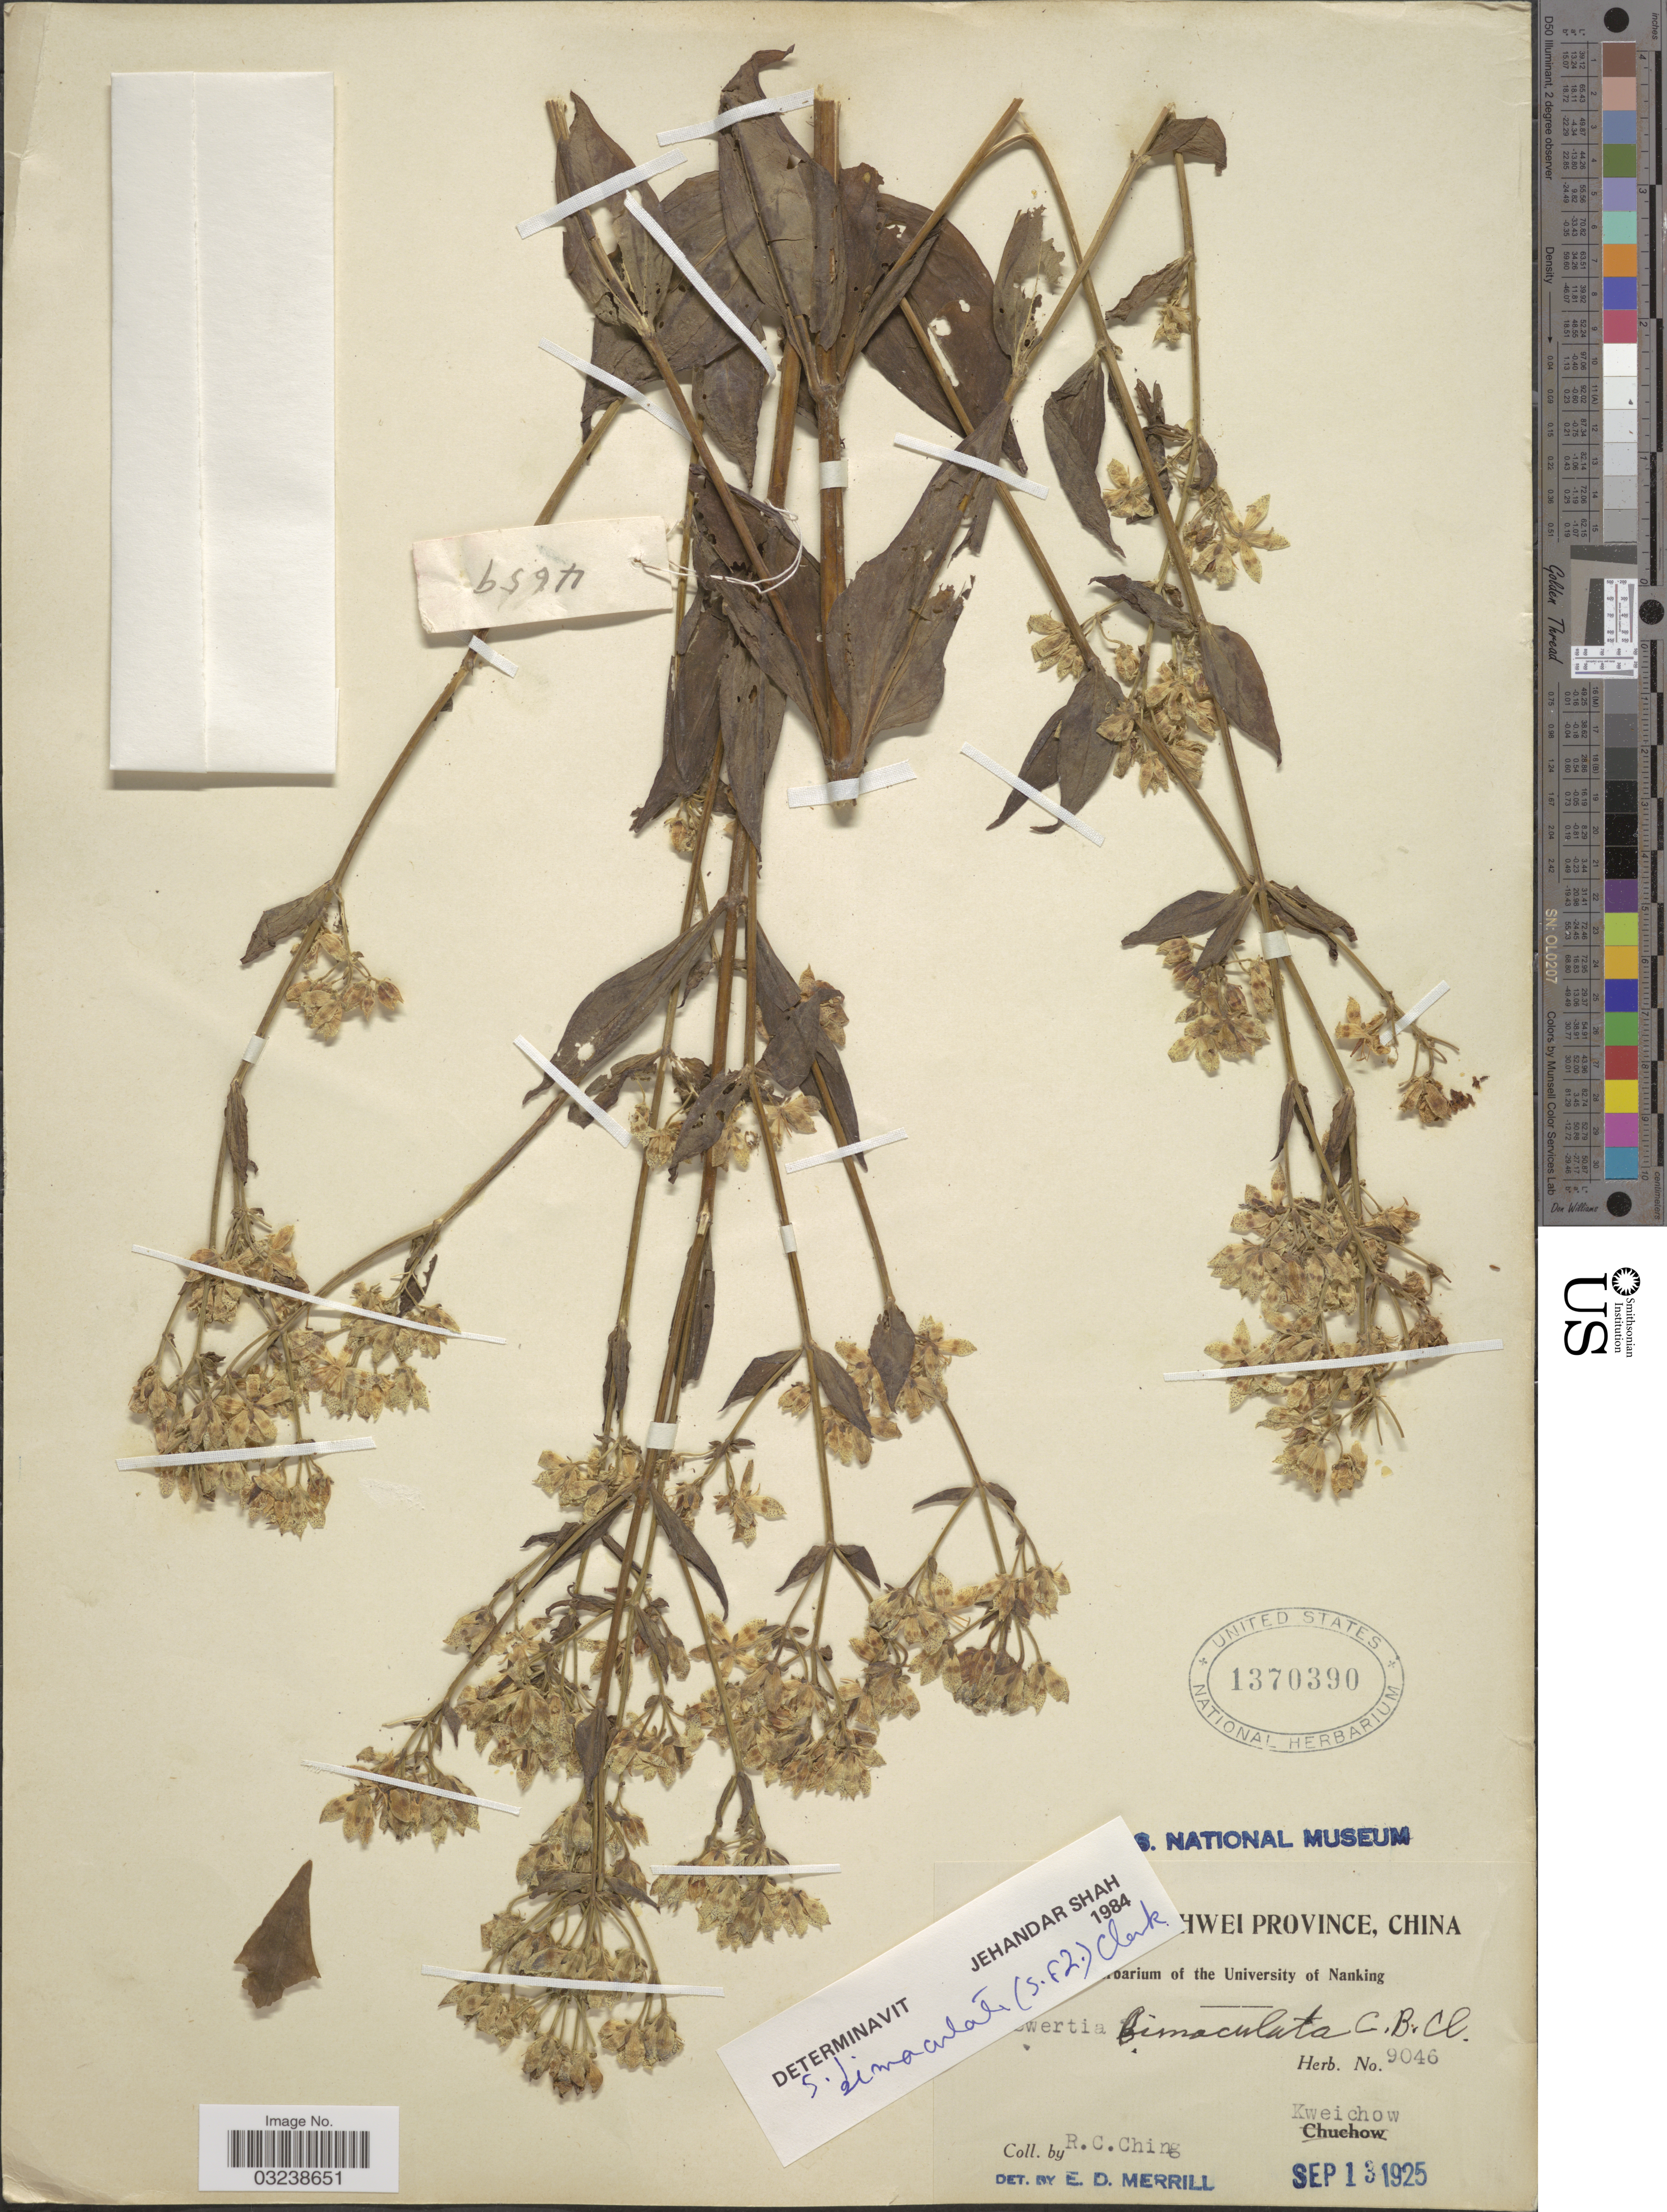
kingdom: Plantae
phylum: Tracheophyta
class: Magnoliopsida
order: Gentianales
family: Gentianaceae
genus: Swertia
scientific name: Swertia bimaculata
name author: (Siebold & Zucc.) Hook. f. & Thomson ex C.B. Clarke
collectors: R. C. Ching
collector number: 9046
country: China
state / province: Anhui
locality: Anhwei Province. Kweichow.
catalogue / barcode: US 1370390